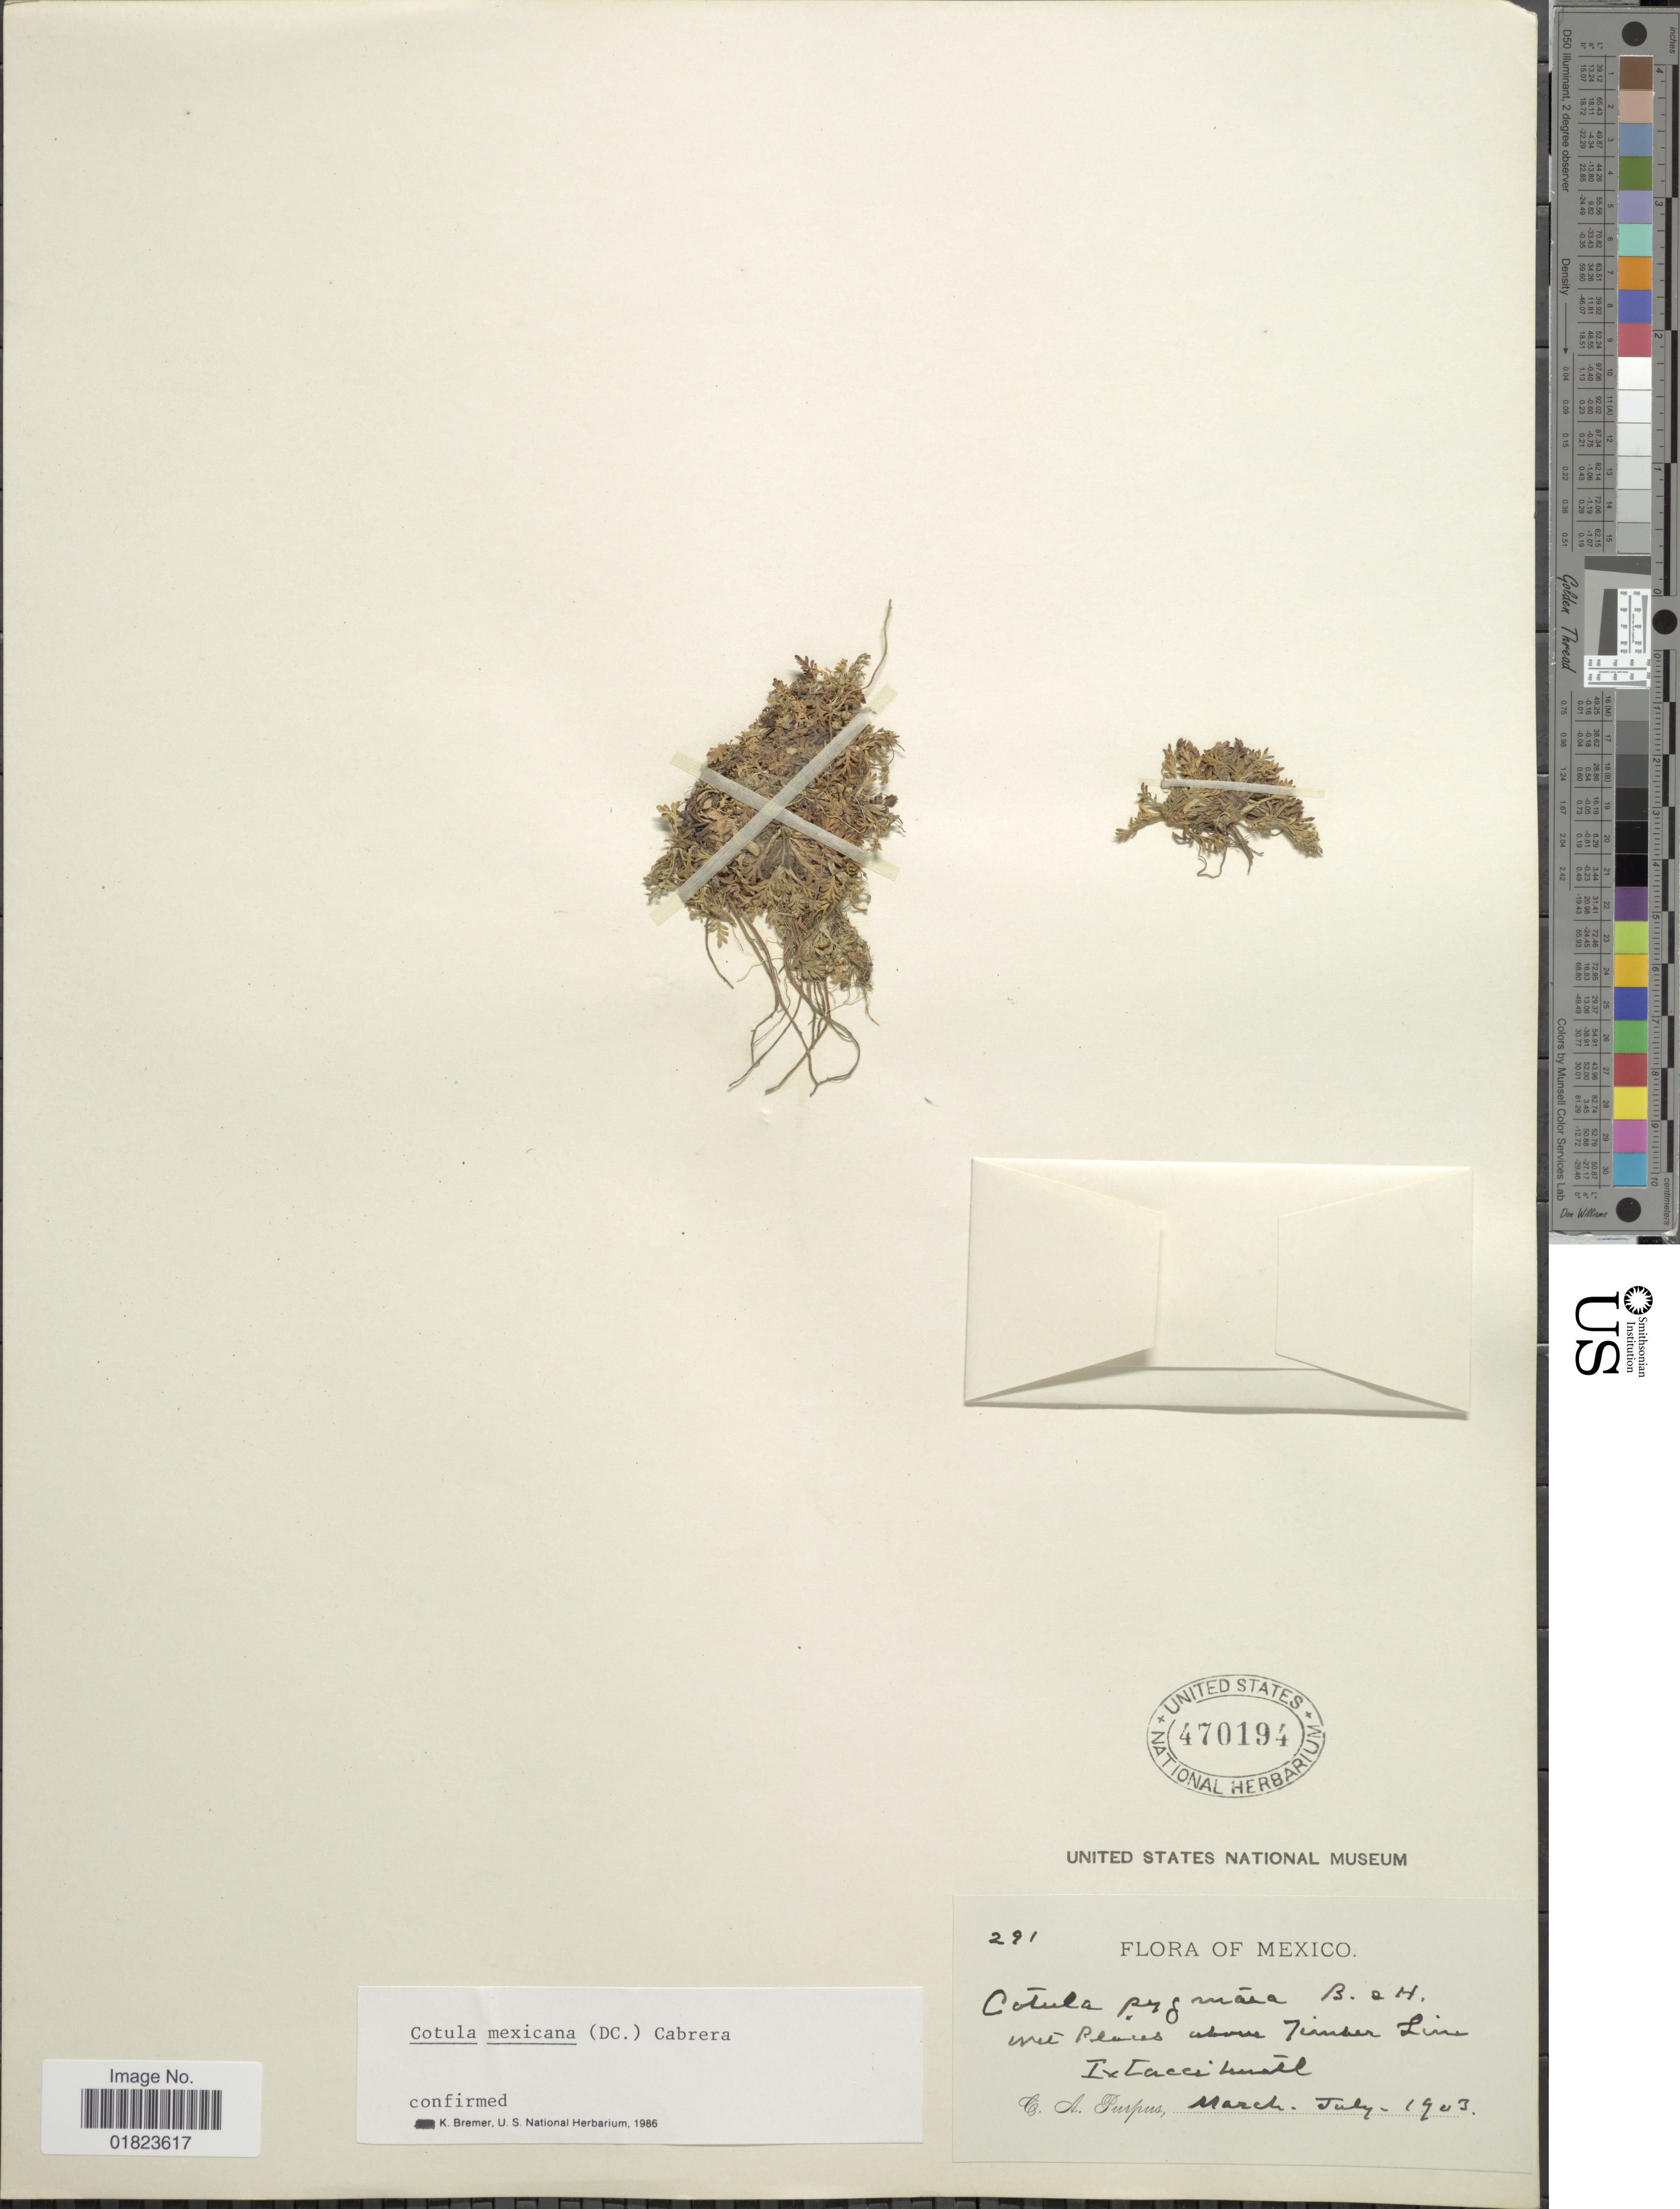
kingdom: Plantae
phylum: Tracheophyta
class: Magnoliopsida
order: Asterales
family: Asteraceae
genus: Cotula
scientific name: Cotula mexicana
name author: (DC.) Cabrera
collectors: C. A. Purpus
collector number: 291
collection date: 1903-03/1903-07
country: Mexico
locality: Above Tinker Line Ixtaccihuatl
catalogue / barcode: US 470194